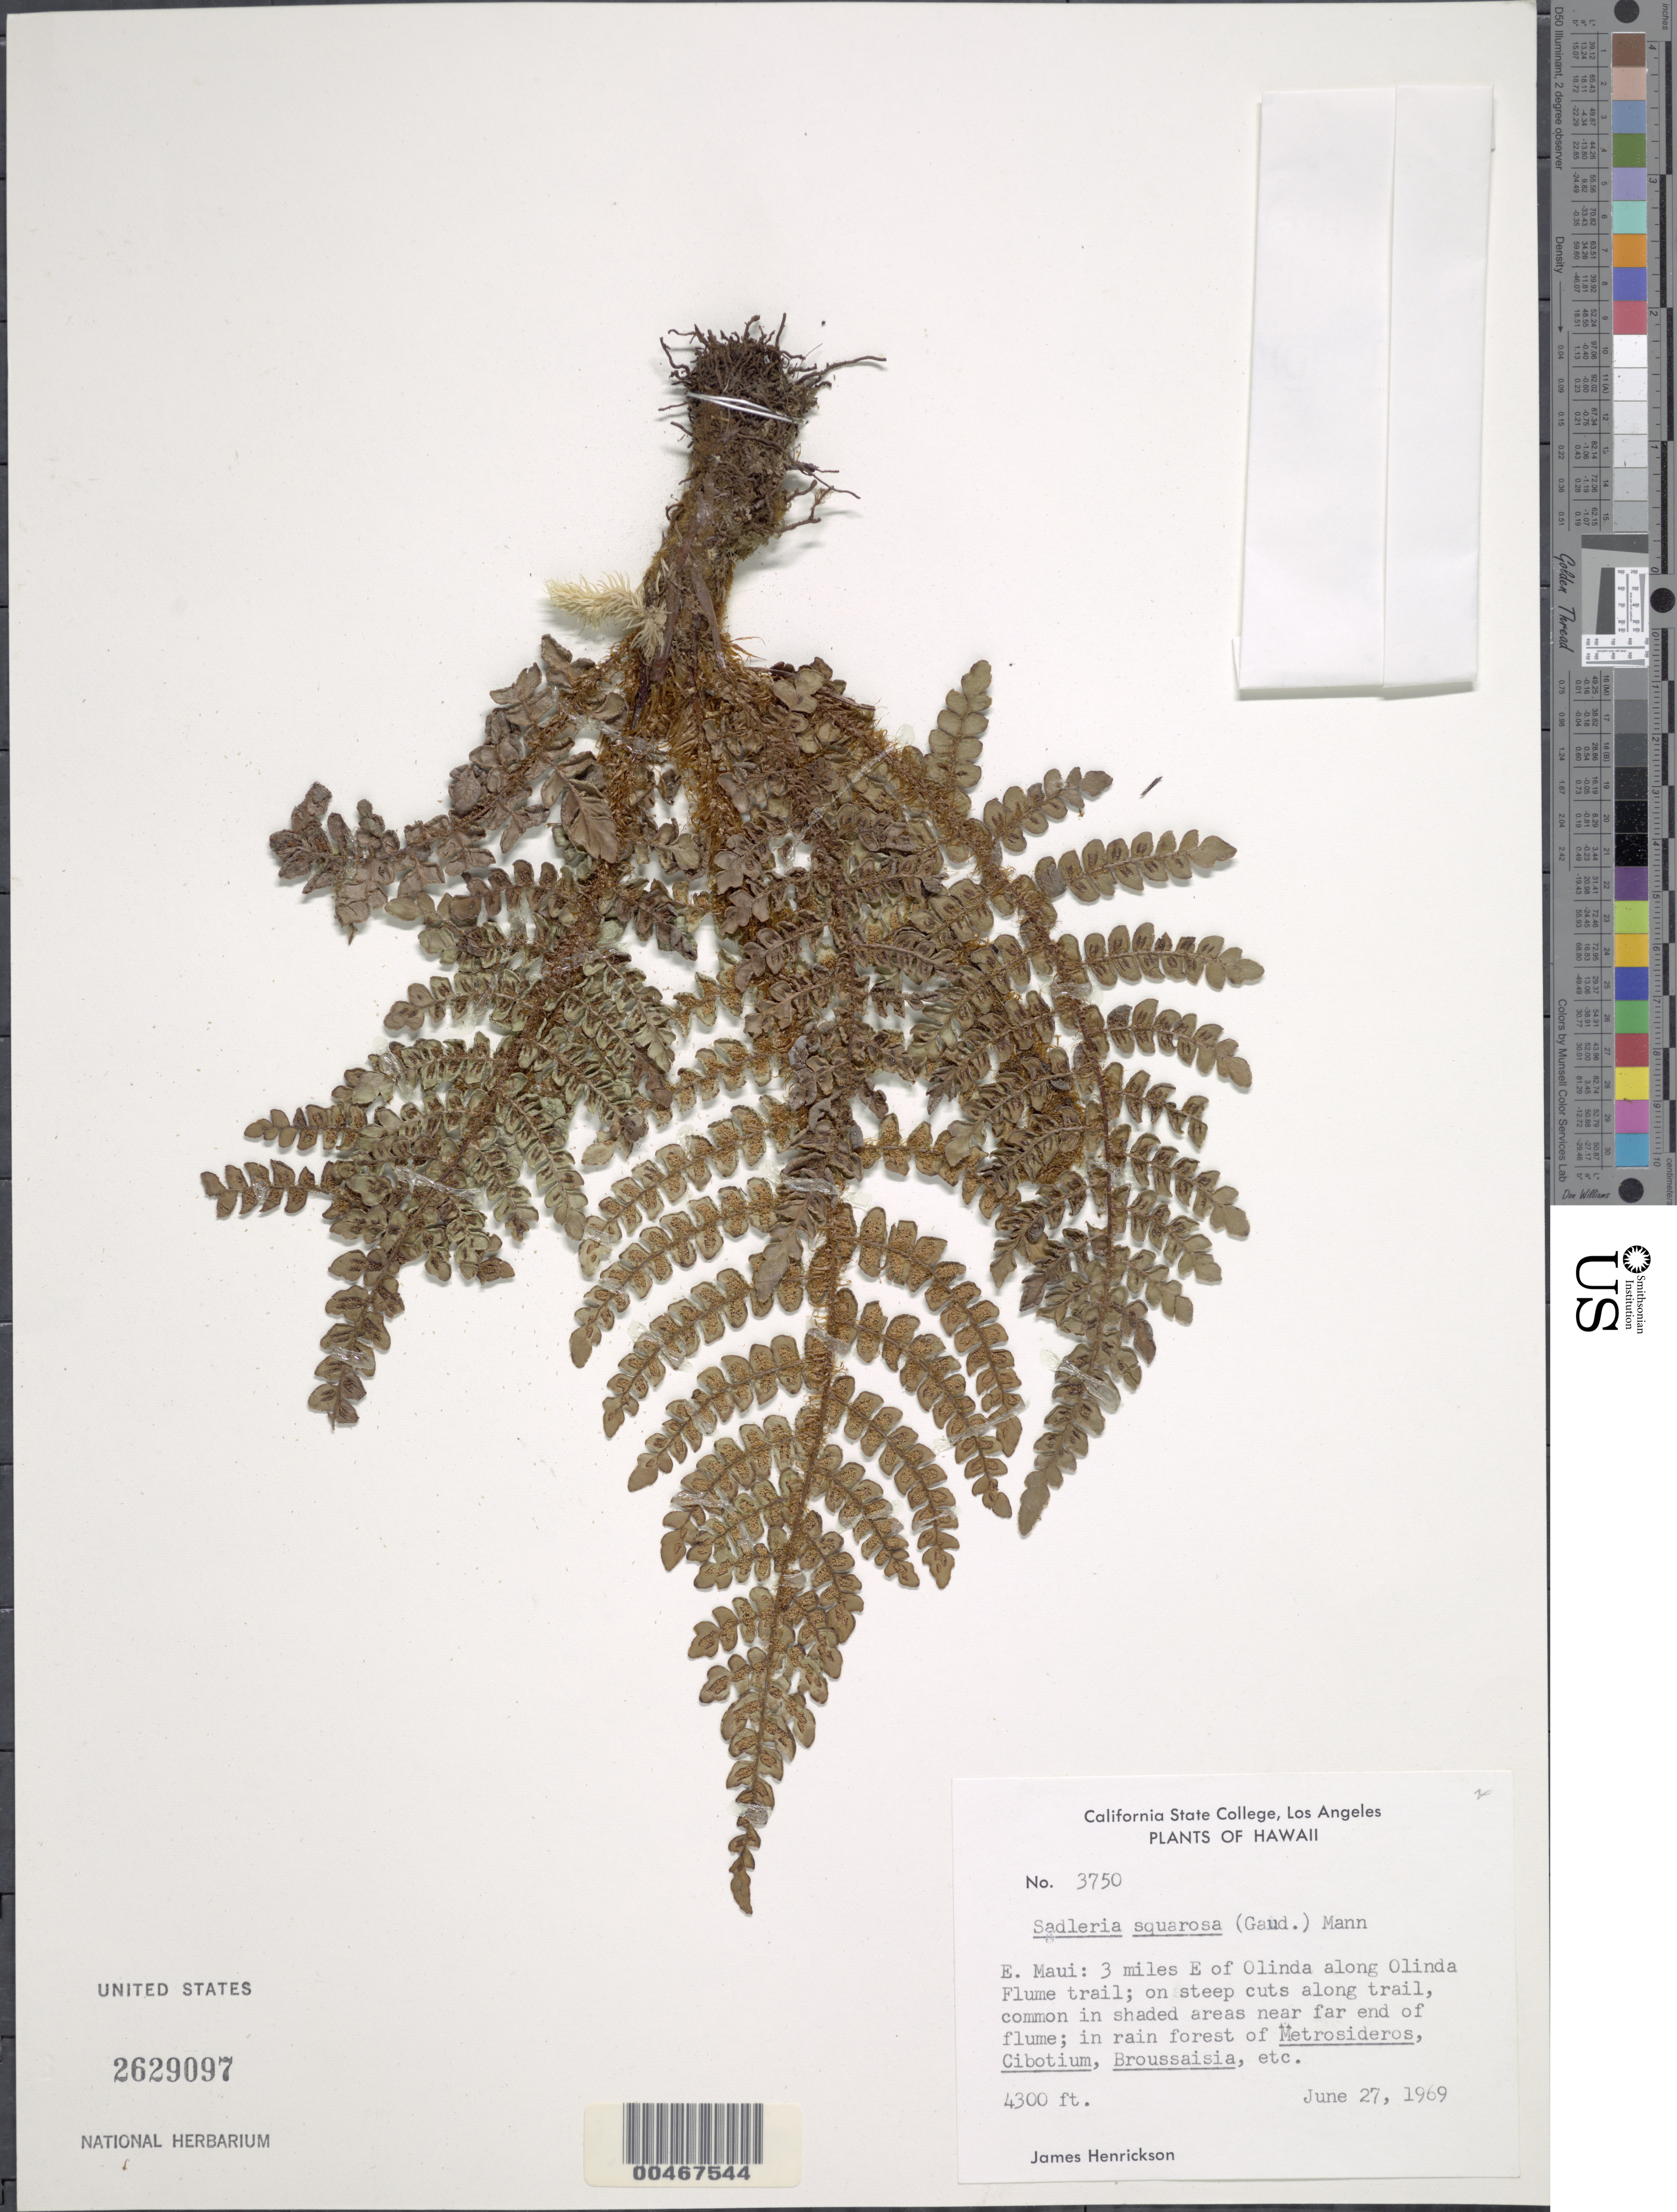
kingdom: Plantae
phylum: Tracheophyta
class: Polypodiopsida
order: Polypodiales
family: Blechnaceae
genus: Sadleria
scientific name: Sadleria squarrosa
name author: (Gaudich.) T. Moore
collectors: J. S. Henrickson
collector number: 3750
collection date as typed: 27 Jun 1969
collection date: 1969-06-27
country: United States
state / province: Hawaii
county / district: Maui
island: Maui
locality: E Maui, 3 mi E of Olinda along Olinda Flume trail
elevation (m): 1311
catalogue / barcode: US 2629097